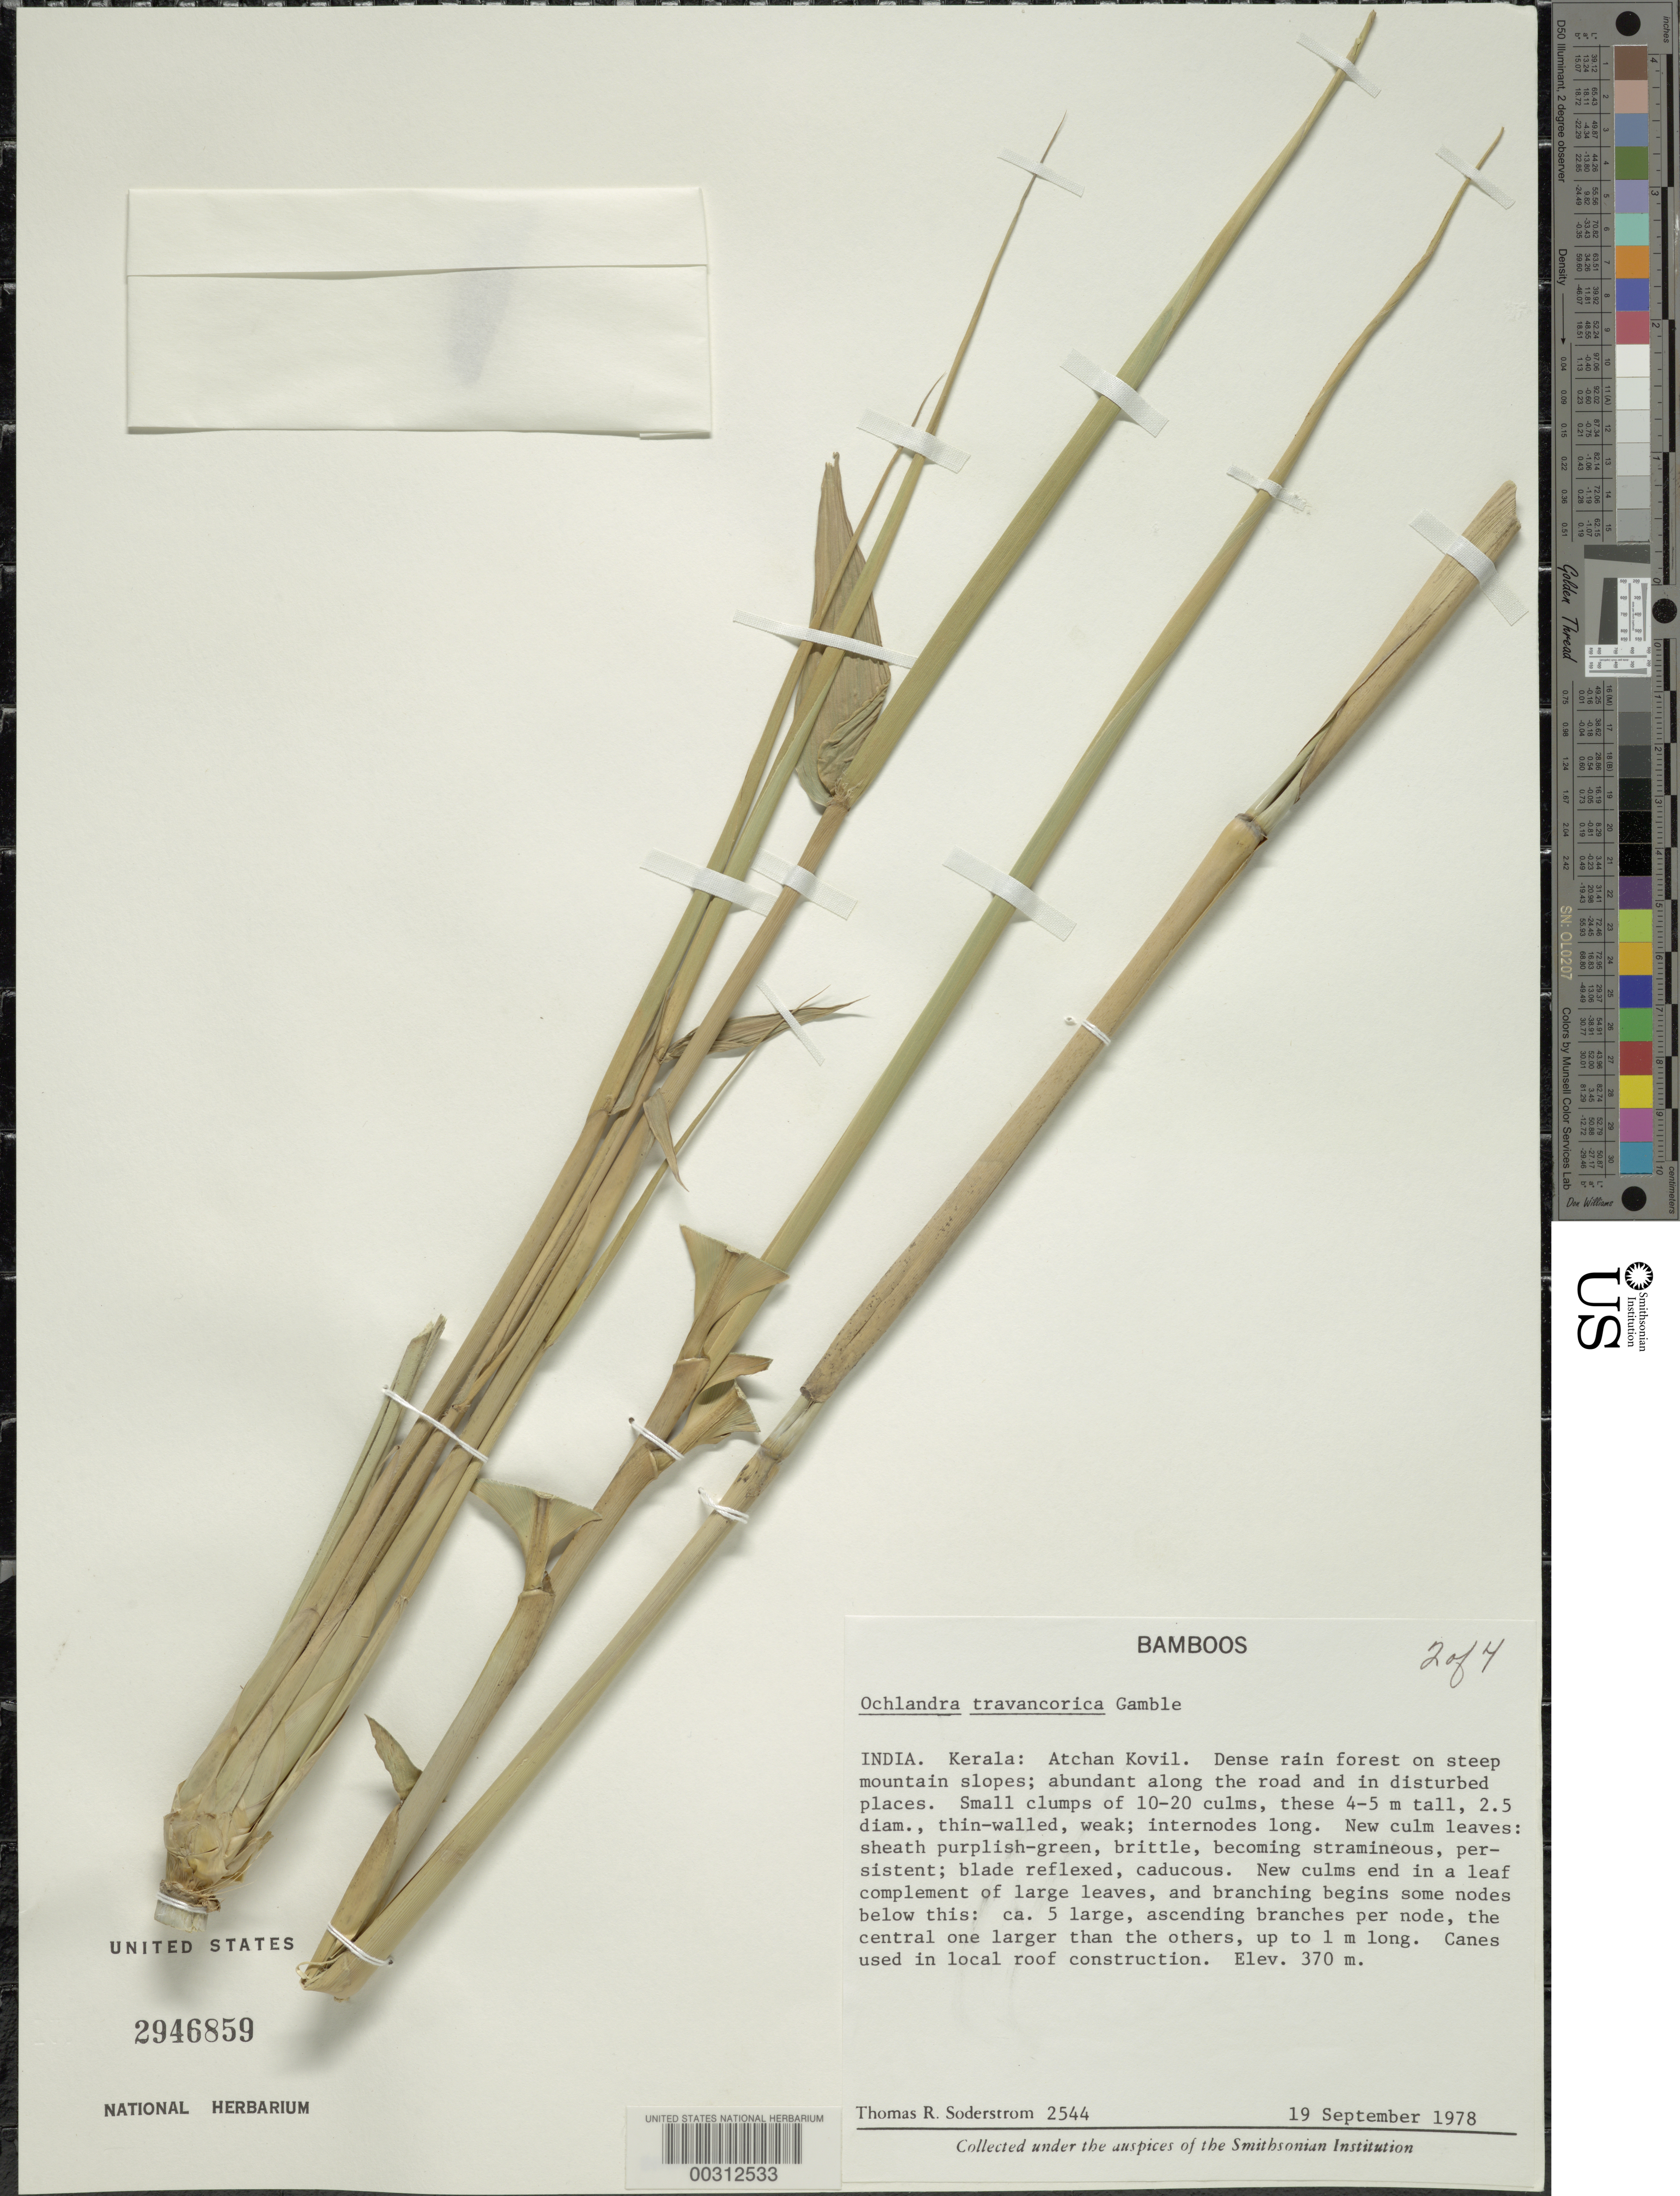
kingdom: Plantae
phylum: Tracheophyta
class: Liliopsida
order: Poales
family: Poaceae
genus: Ochlandra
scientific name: Ochlandra travancorica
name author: (Bedd.) Benth. ex Gamble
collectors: T. R. Soderstrom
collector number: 2544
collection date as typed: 19 Sep 1978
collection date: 1978-09-19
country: India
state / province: Kerala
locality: Atchan kovil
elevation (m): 370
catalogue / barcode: US 2946859